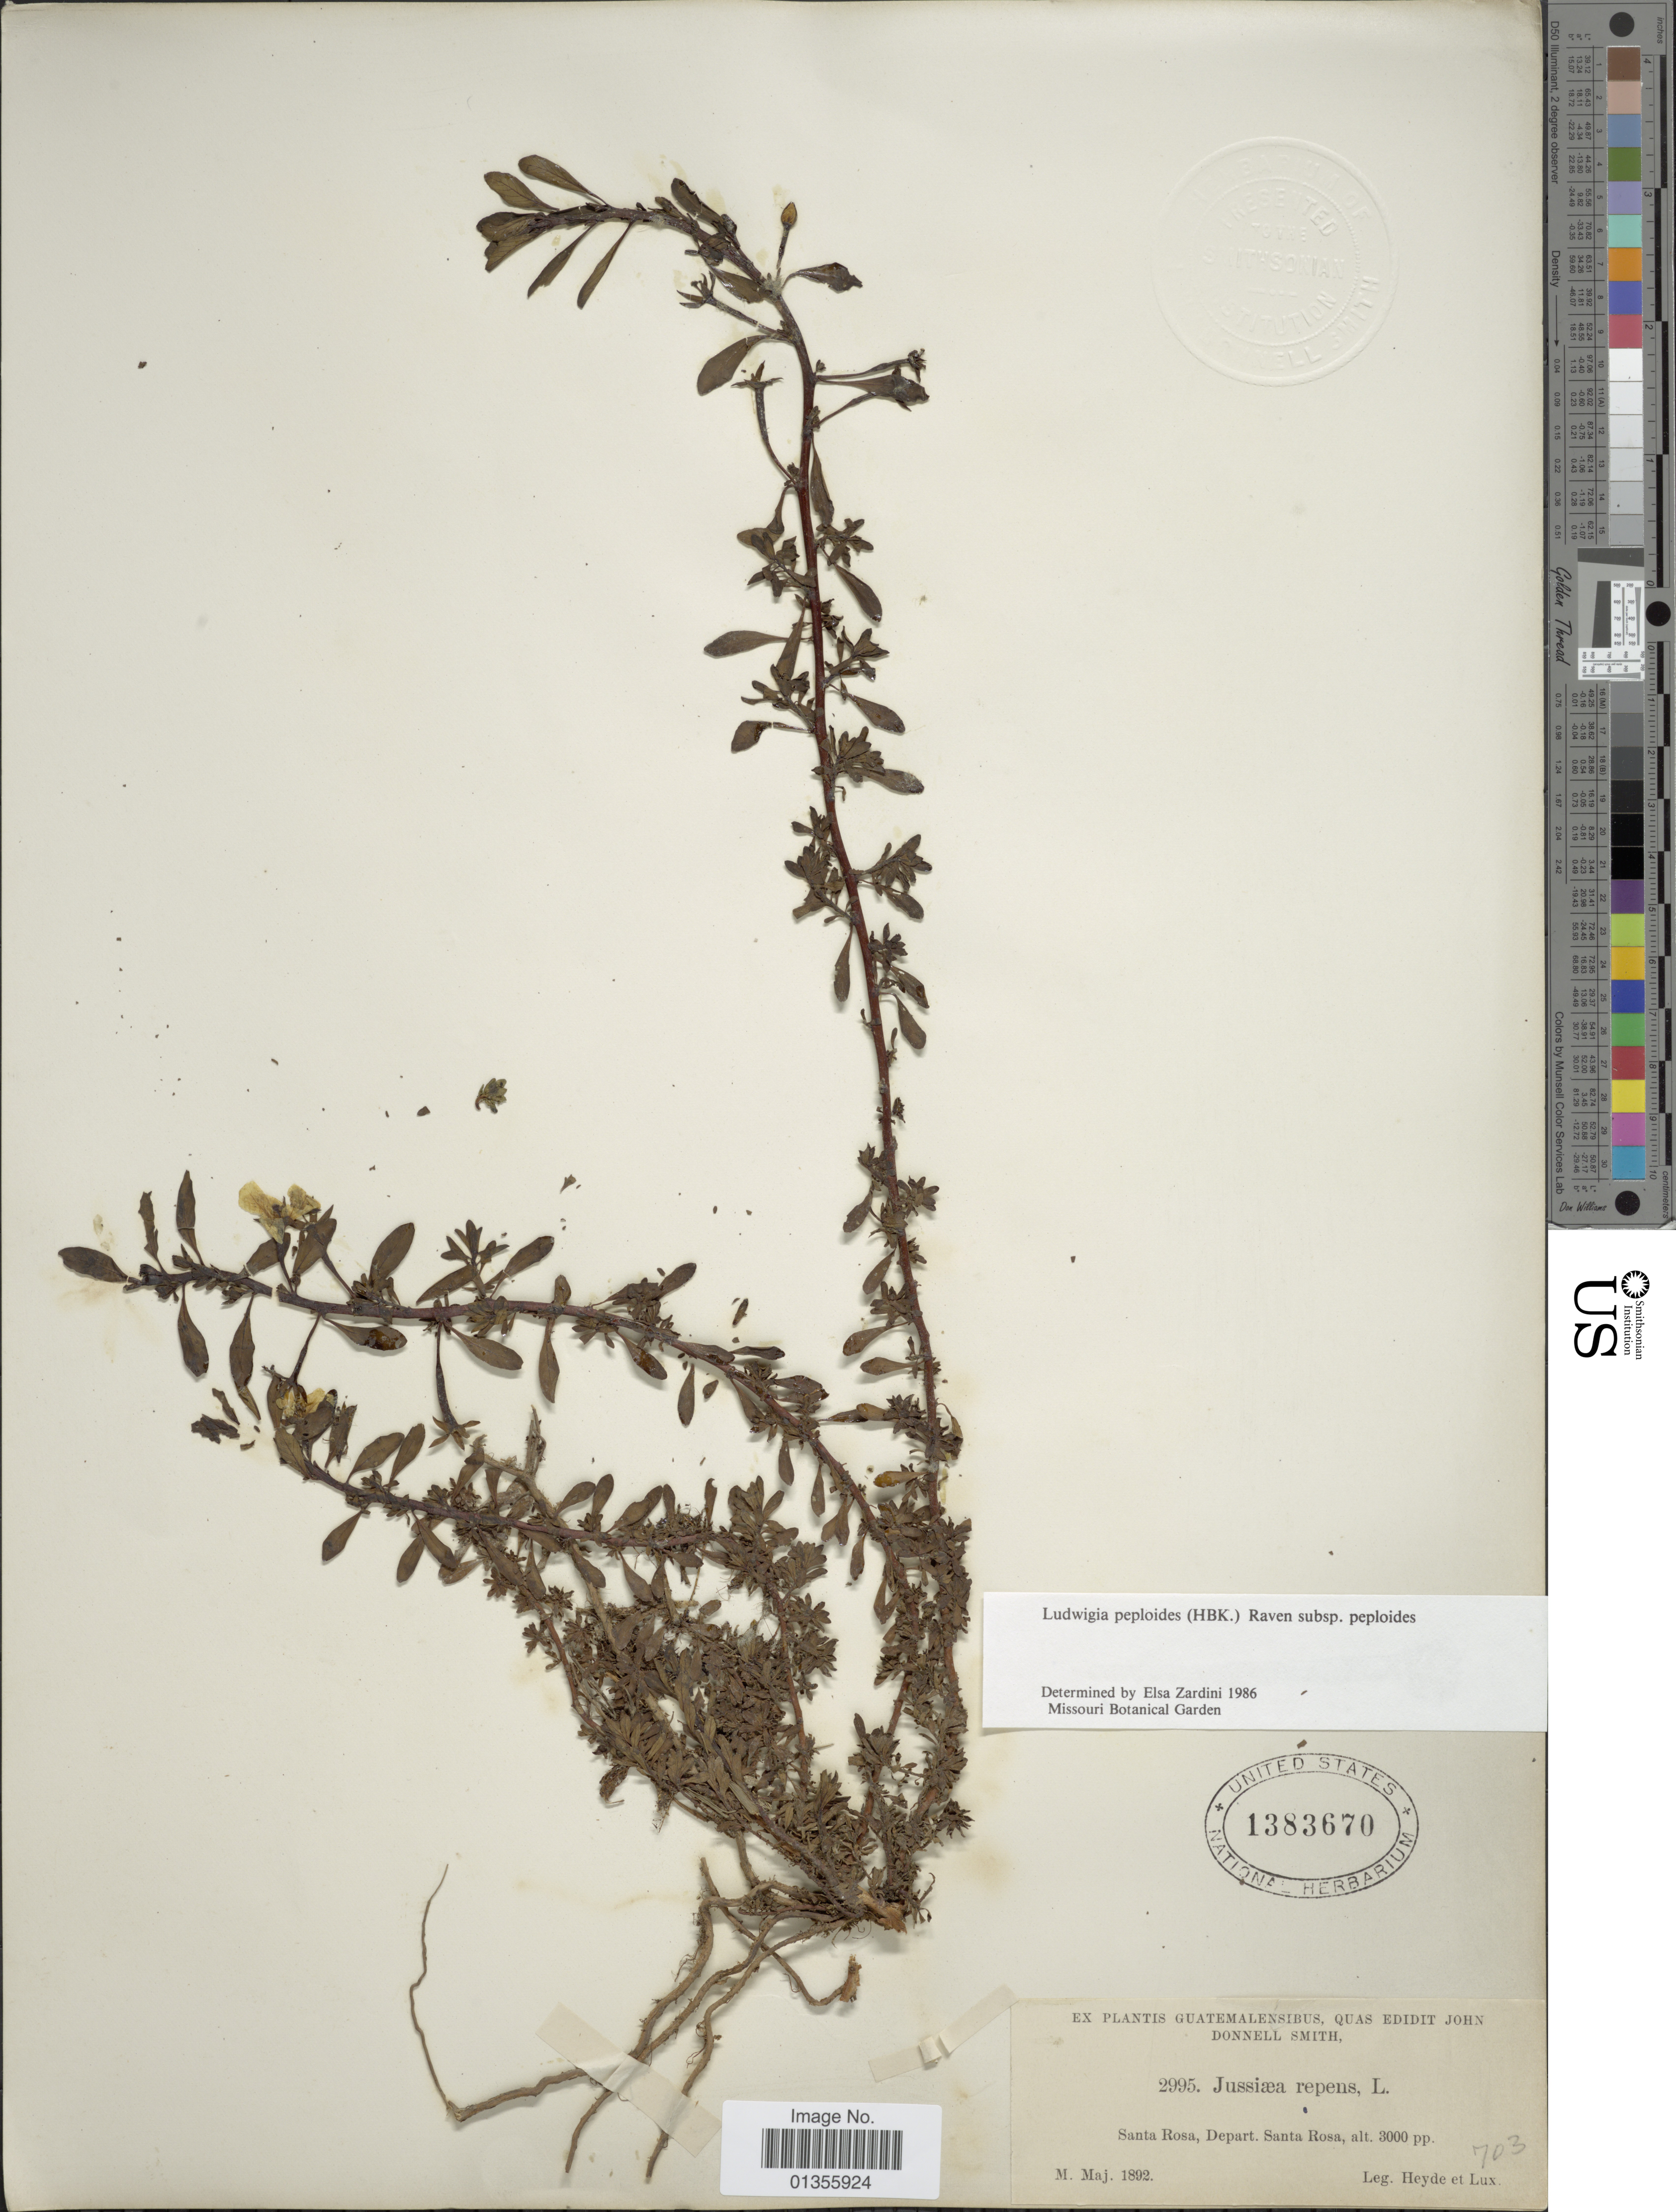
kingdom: Plantae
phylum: Tracheophyta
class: Magnoliopsida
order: Myrtales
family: Onagraceae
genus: Ludwigia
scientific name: Ludwigia peploides subsp. peploides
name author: (Kunth) P.H. Raven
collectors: Heyde & Lux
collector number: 2995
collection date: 1892-05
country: Guatemala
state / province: Santa Rosa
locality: Depart. Santa Rosa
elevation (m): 914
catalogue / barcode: US 1383670